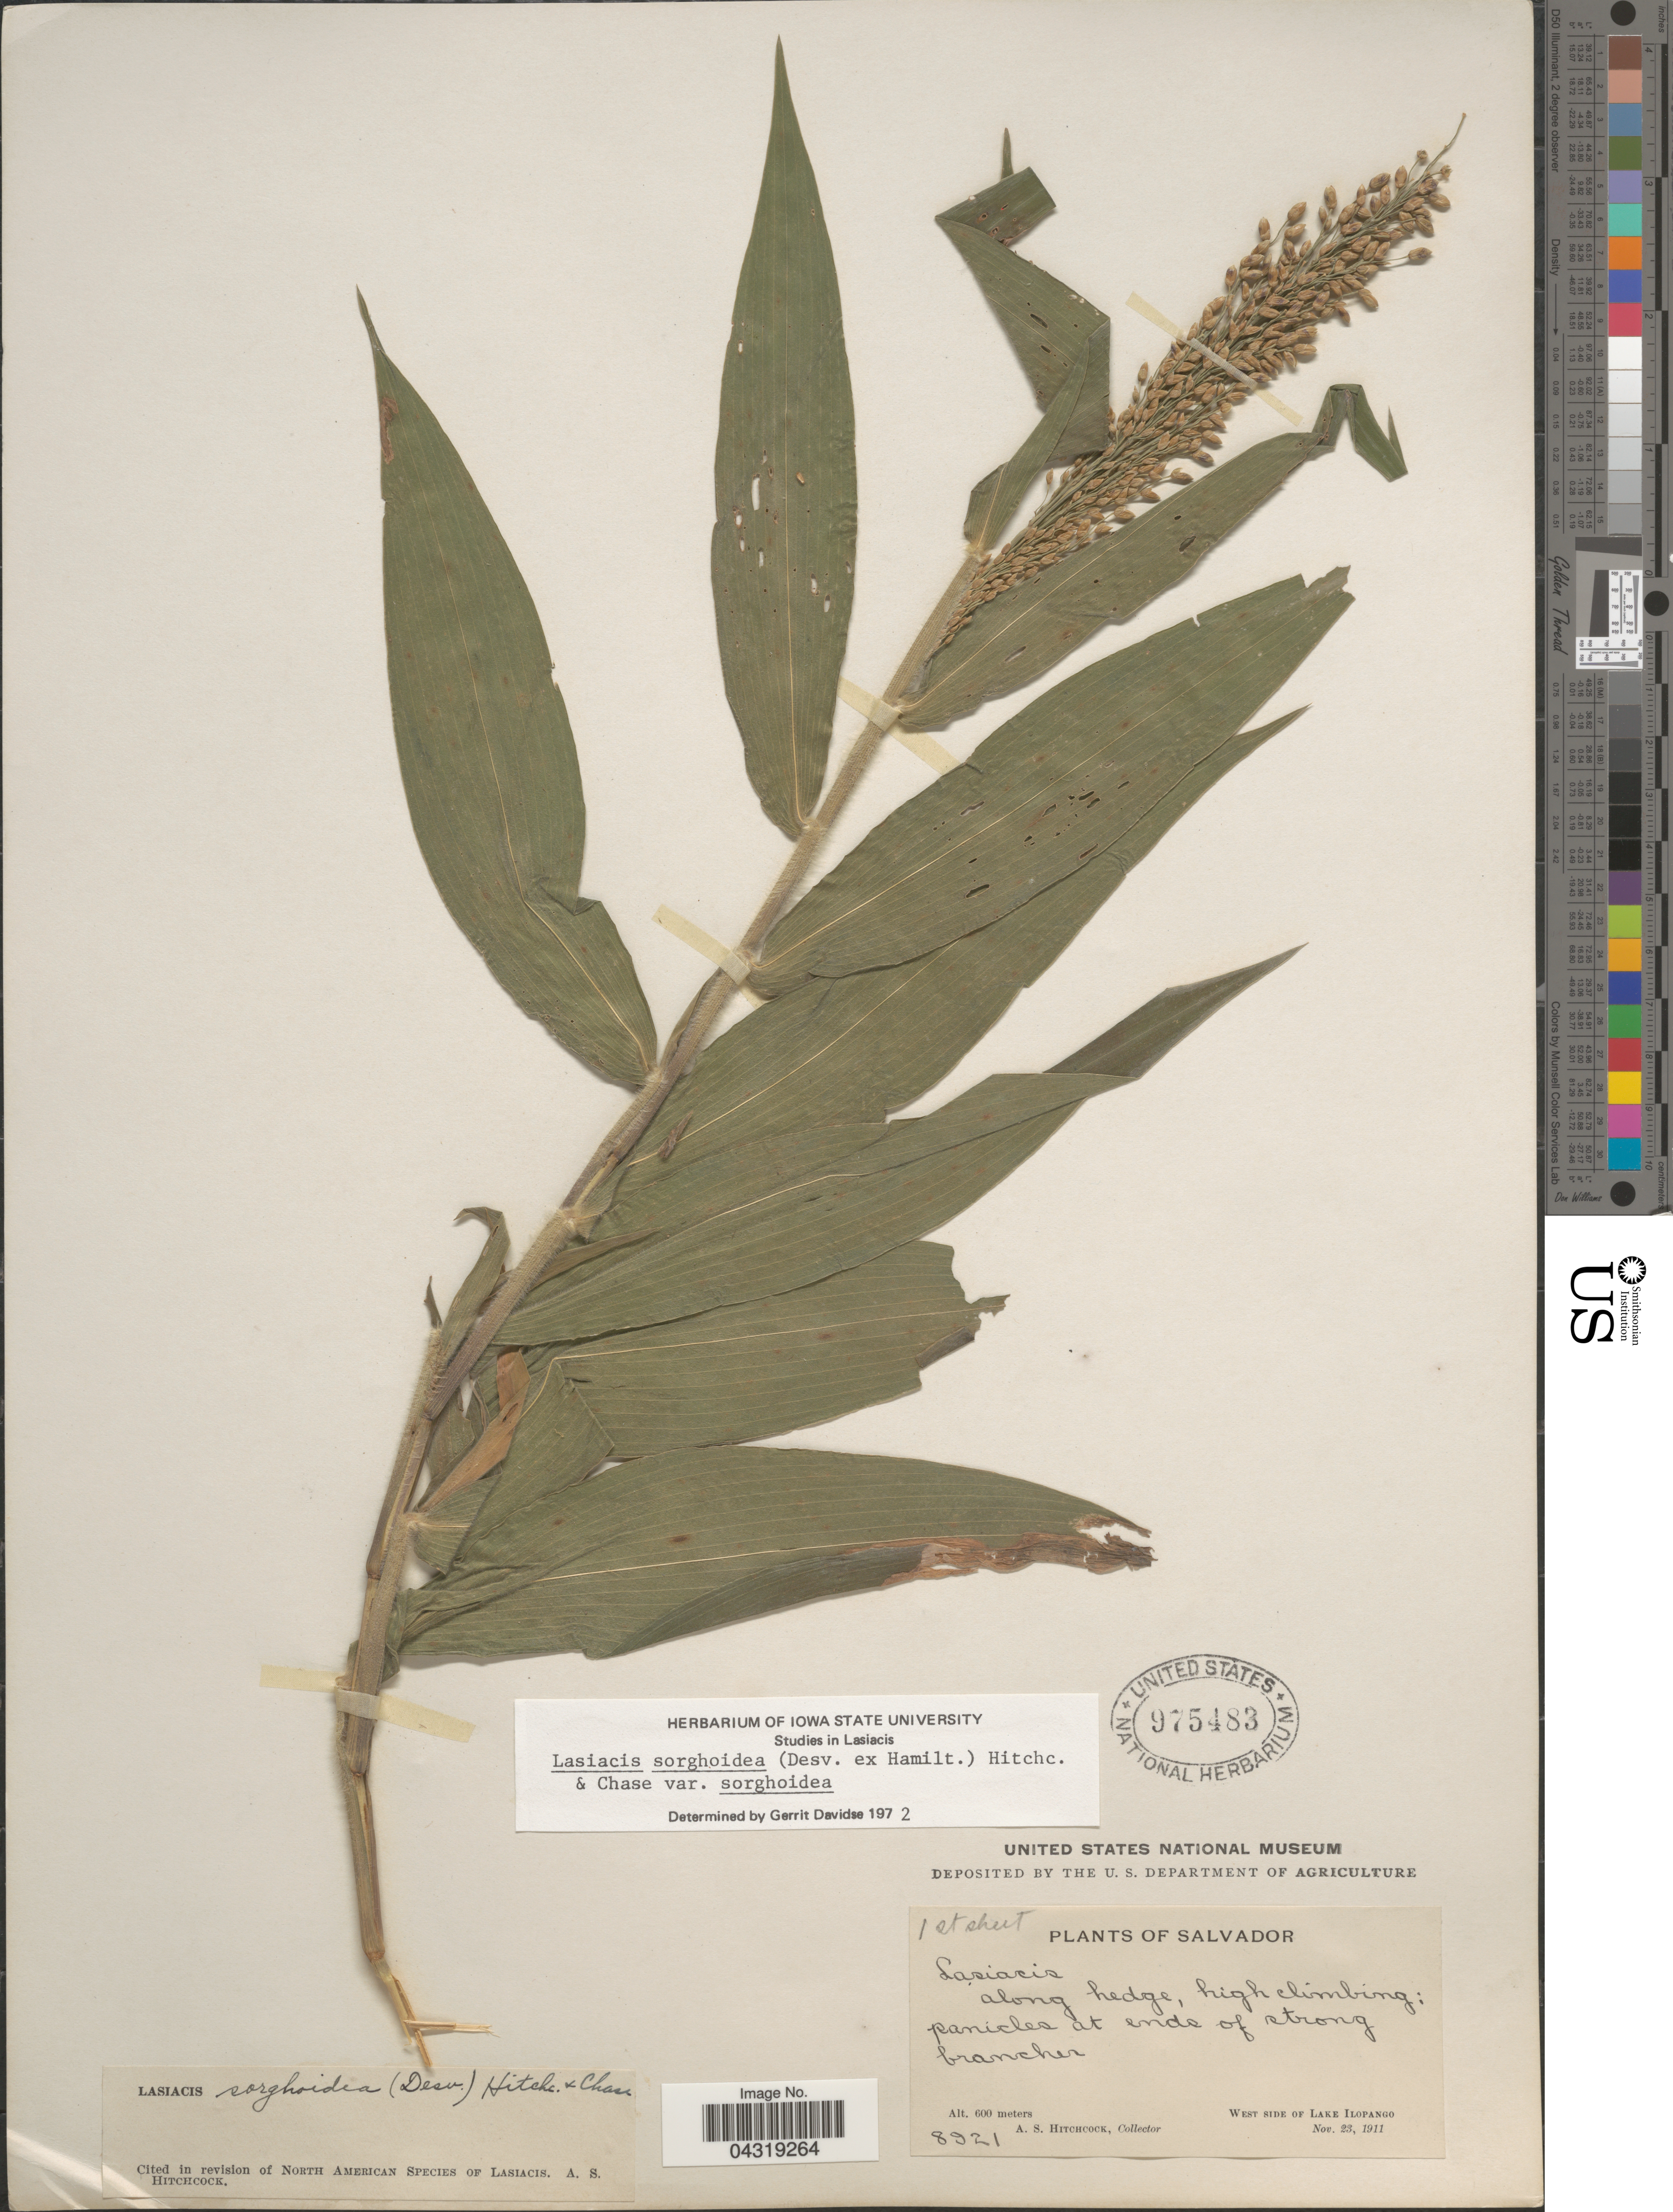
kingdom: Plantae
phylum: Tracheophyta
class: Liliopsida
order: Poales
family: Poaceae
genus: Lasiacis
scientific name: Lasiacis sorghoidea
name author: (Desv. ex Ham.) Hitchc. & Chase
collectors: A. S. Hitchcock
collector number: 8921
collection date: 1911-11-23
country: El Salvador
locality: West side of Lake Ilopango.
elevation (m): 600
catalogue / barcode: US 975483